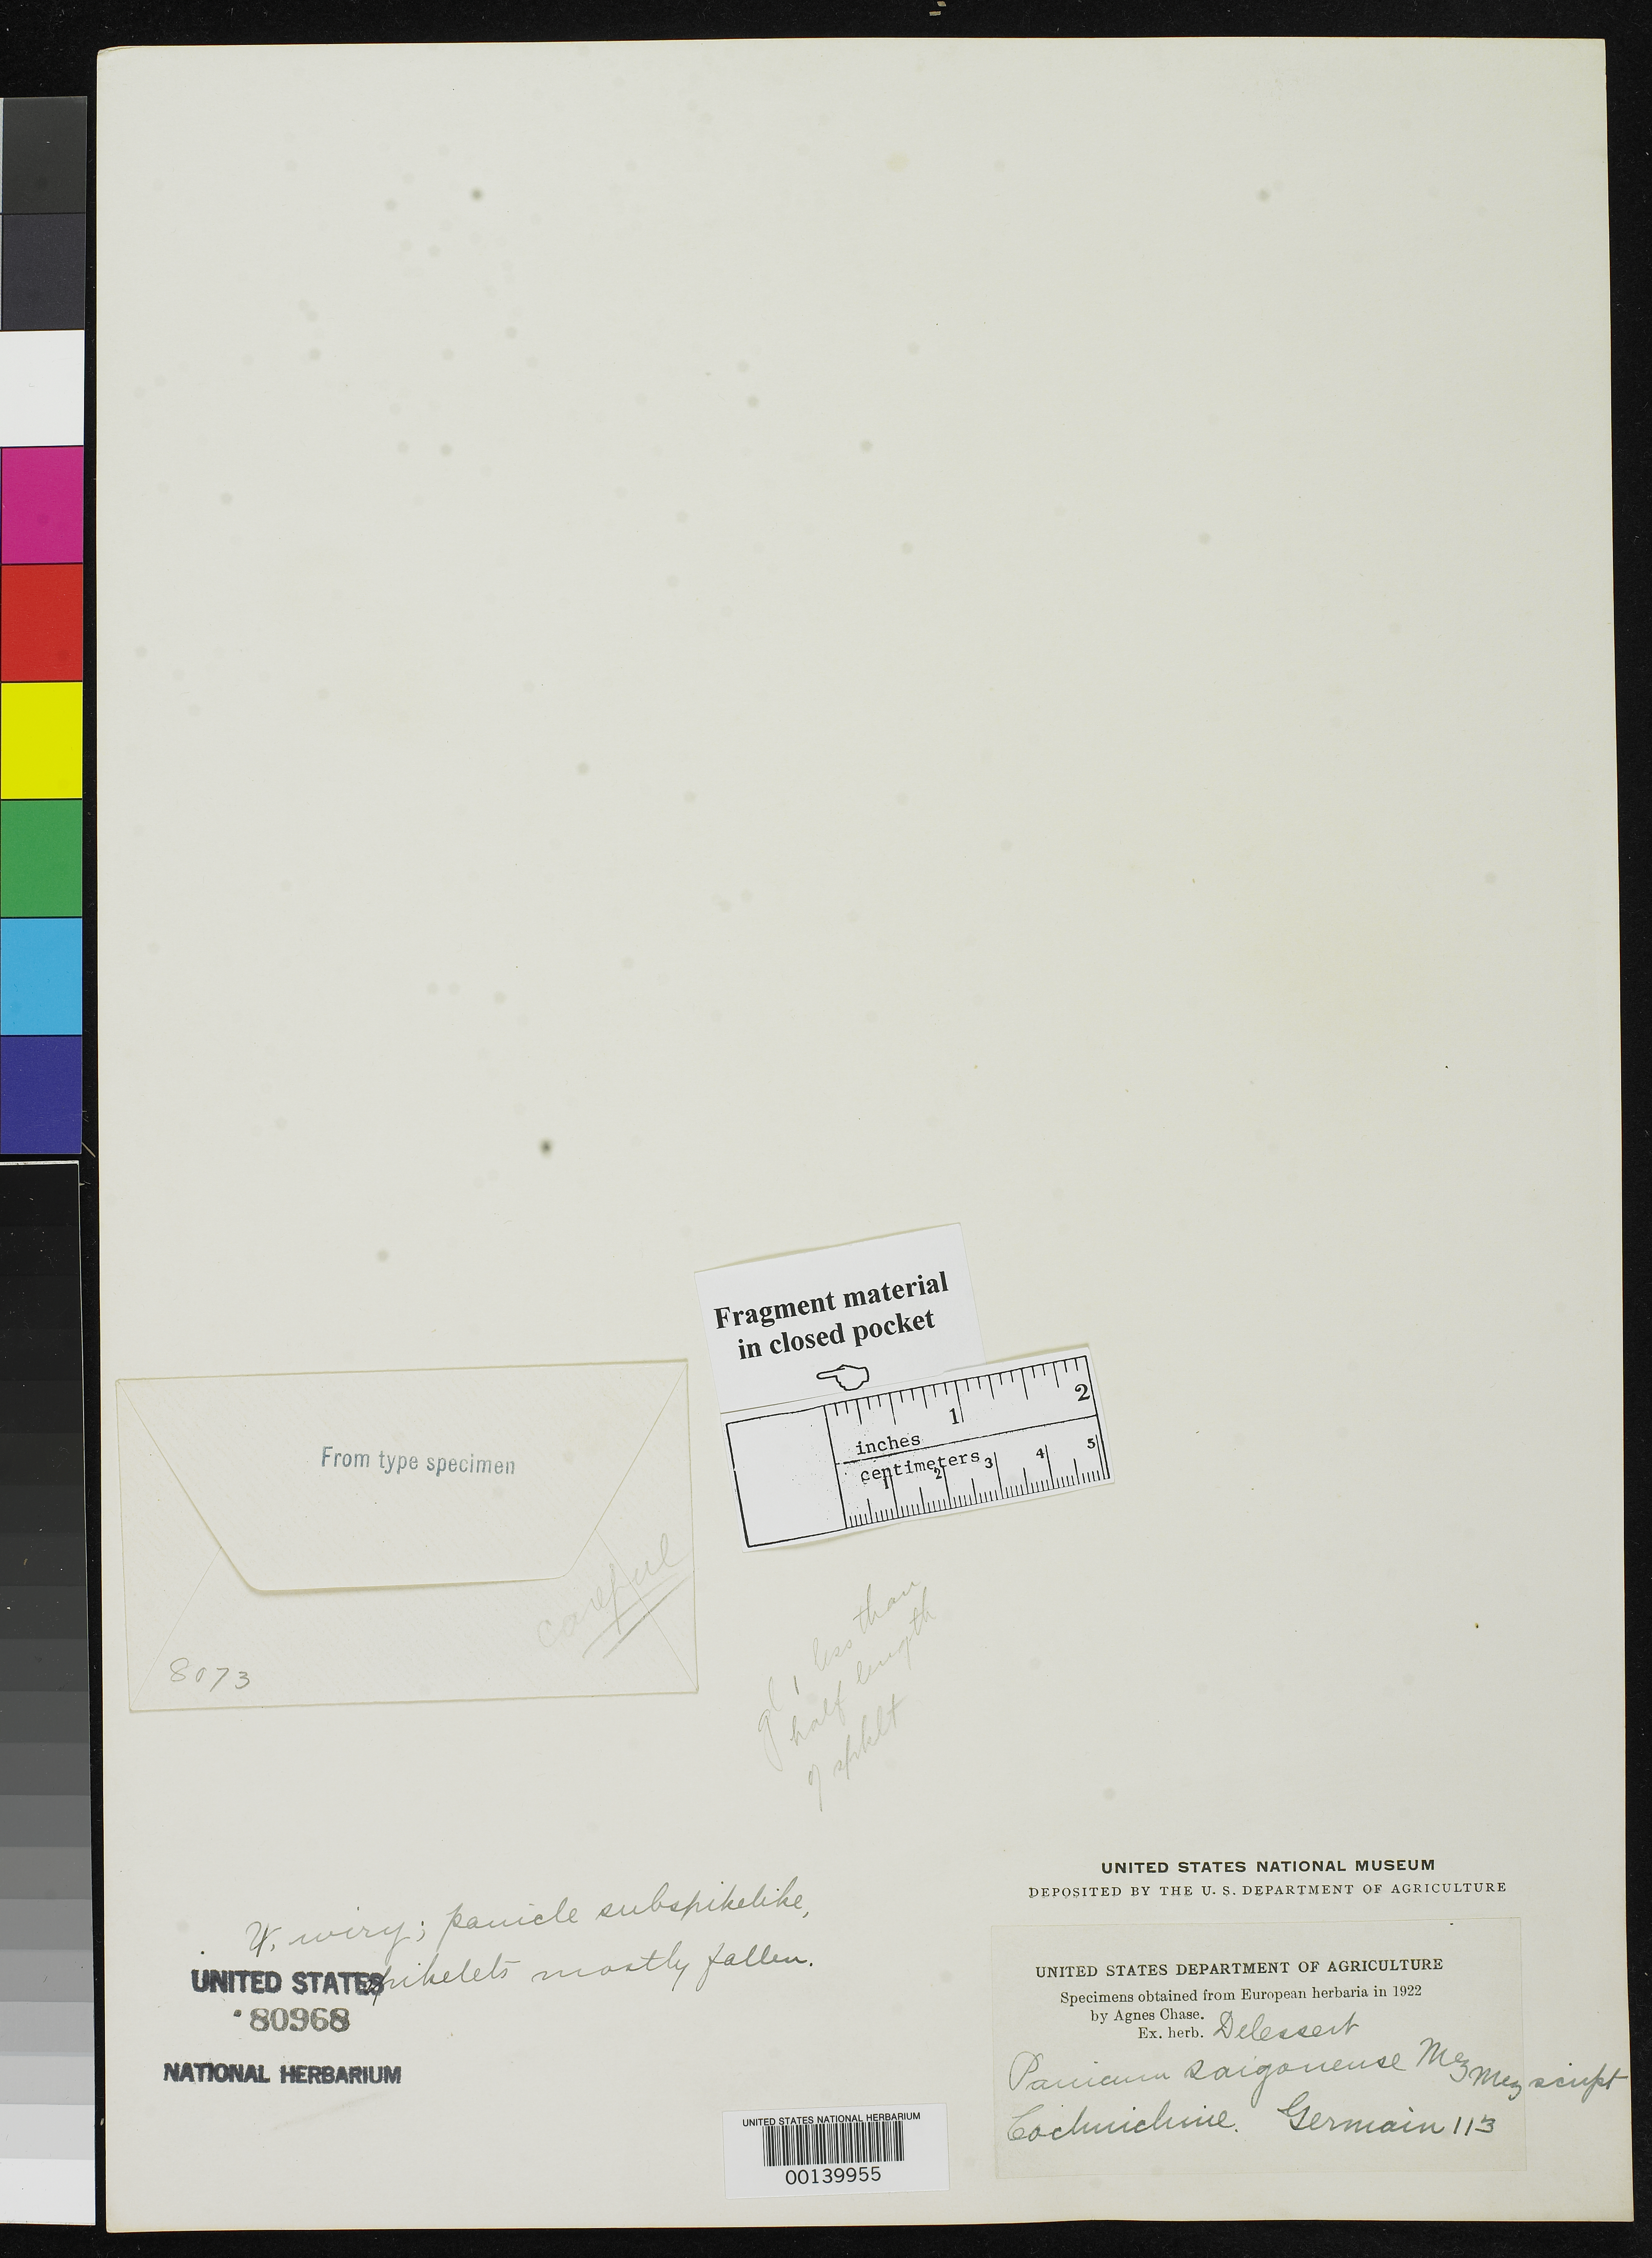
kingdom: Plantae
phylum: Tracheophyta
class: Liliopsida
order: Poales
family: Poaceae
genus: Panicum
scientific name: Panicum saigonense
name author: Mez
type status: Type Fragment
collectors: R. Germain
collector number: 113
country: Vietnam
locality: Saigon.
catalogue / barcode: US 80968